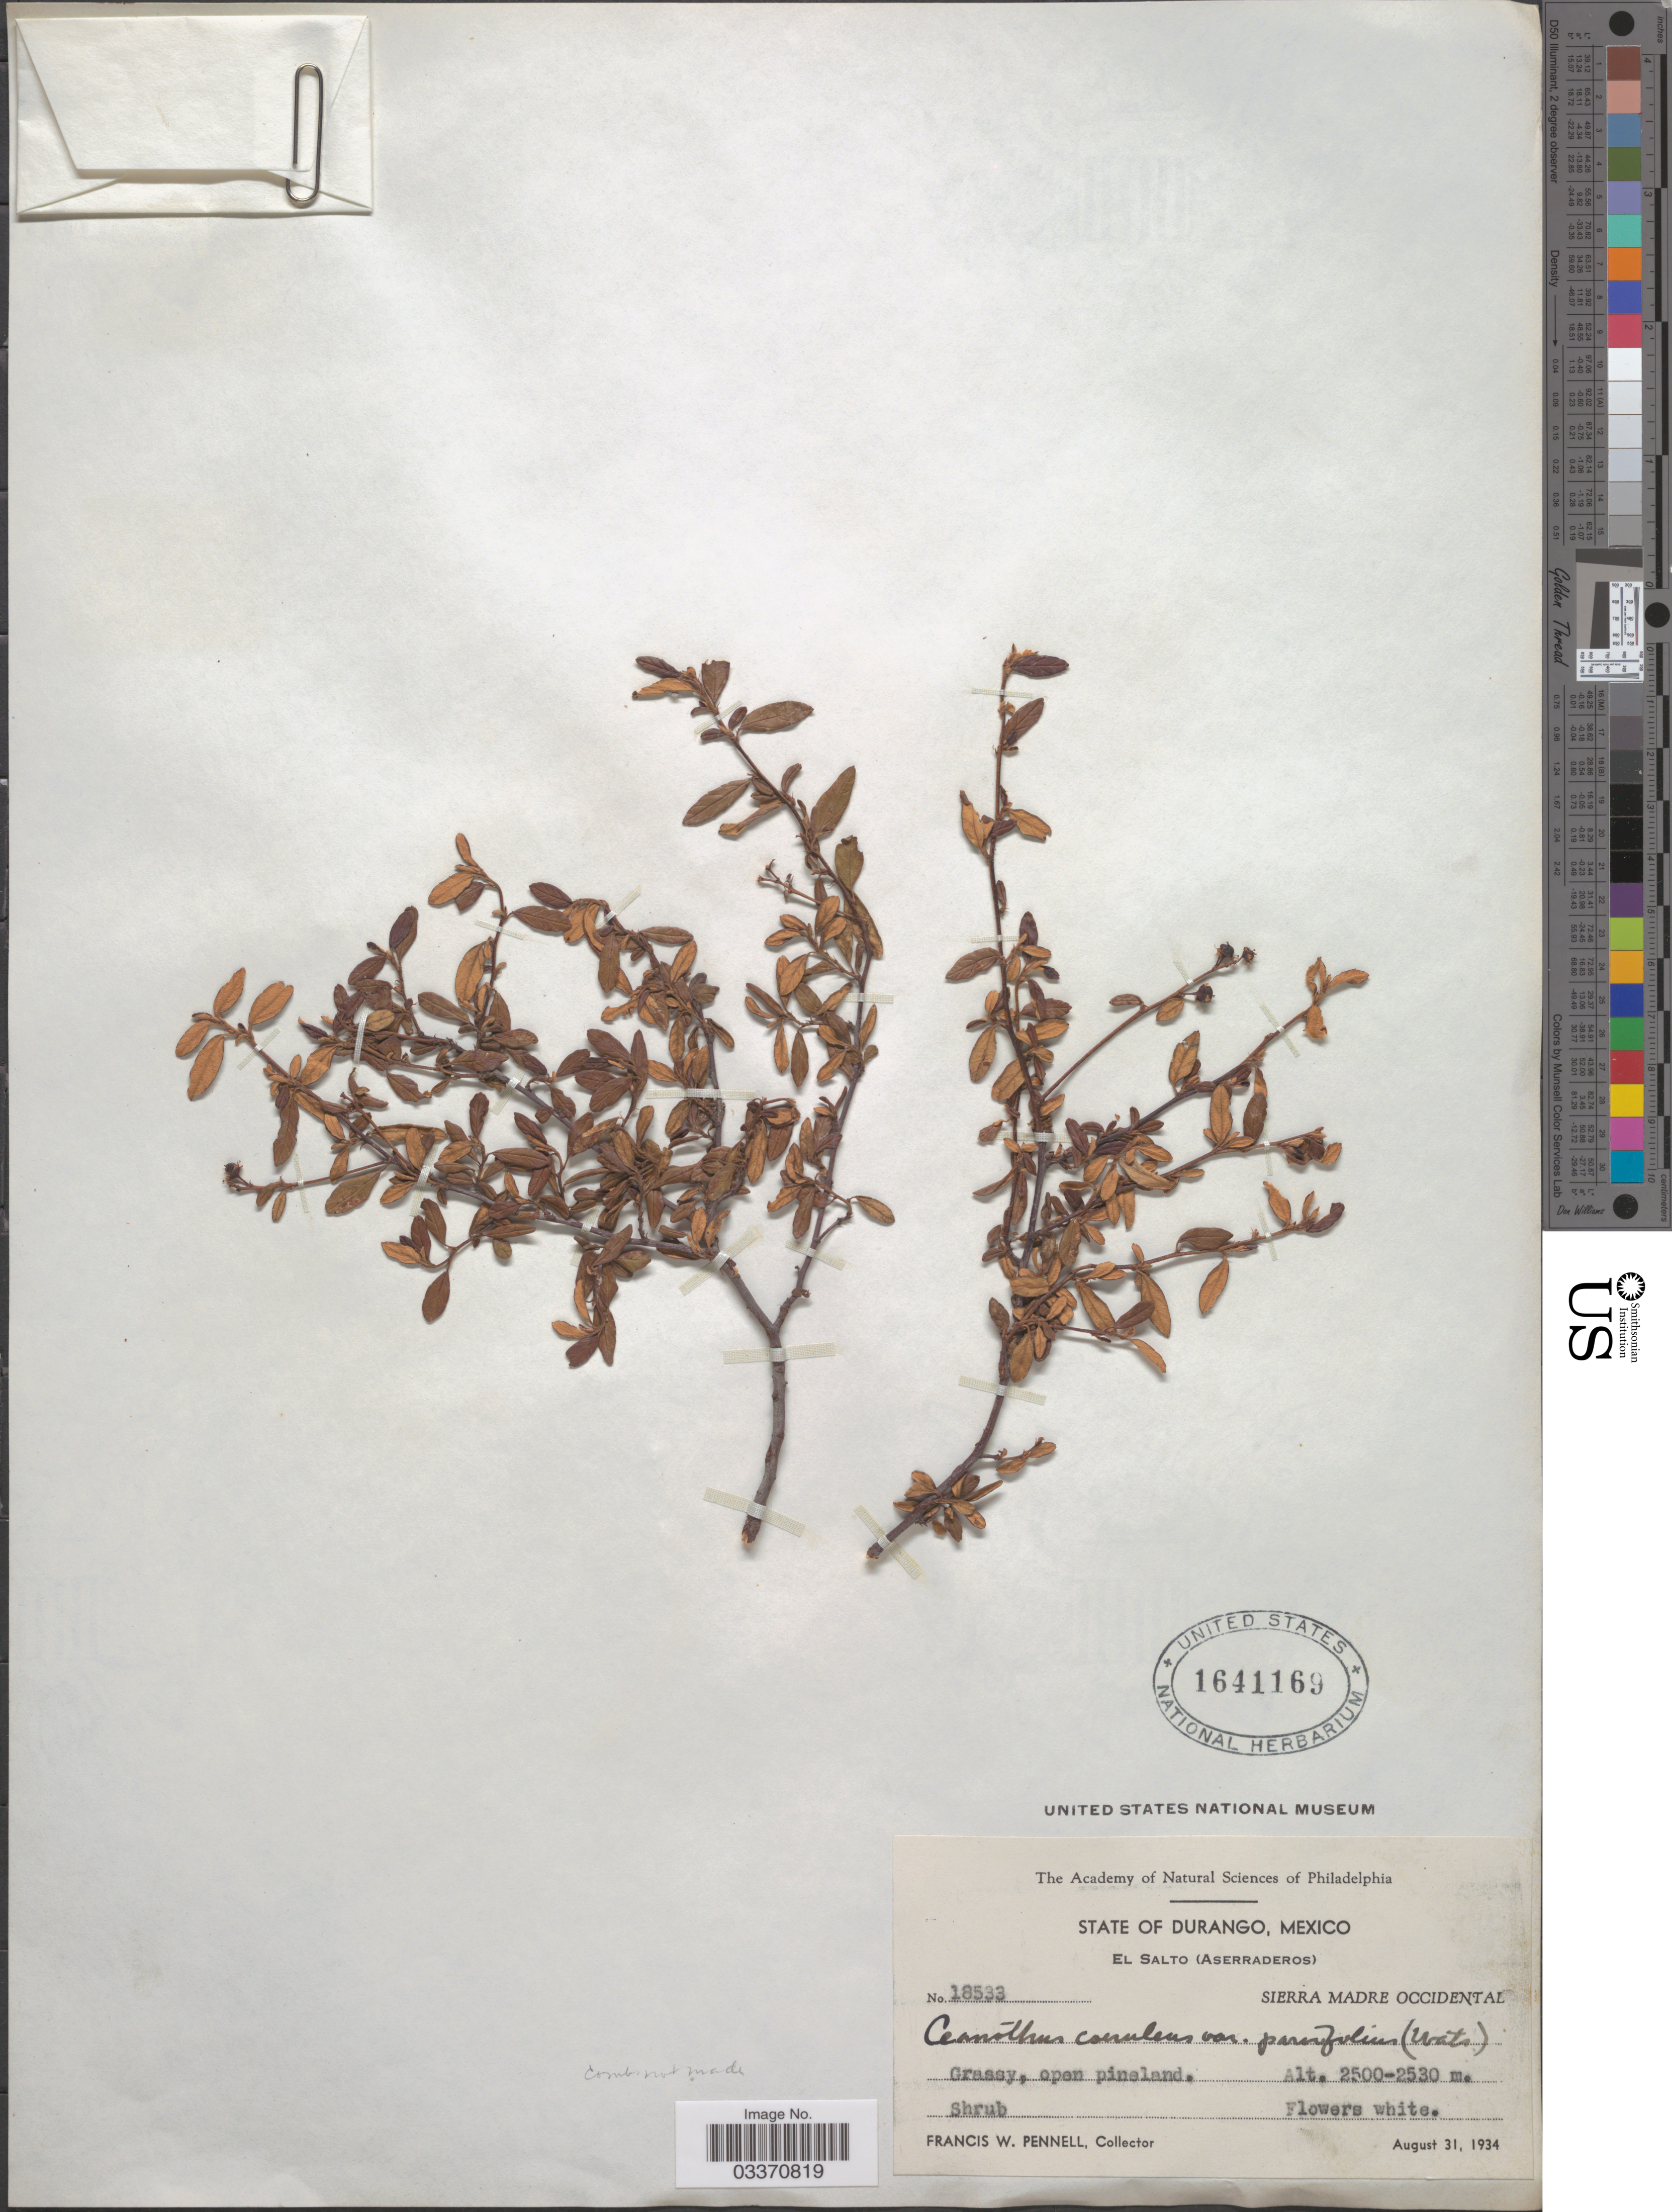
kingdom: Plantae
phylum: Tracheophyta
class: Magnoliopsida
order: Rosales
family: Rhamnaceae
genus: Ceanothus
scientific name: Ceanothus caeruleus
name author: Lag.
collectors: F. W. Pennell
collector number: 18533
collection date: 1934-08-31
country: Mexico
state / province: Durango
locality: El Salto (Aserraderos). Sierra Madre Occidental.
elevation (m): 2500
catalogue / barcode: US 1641169